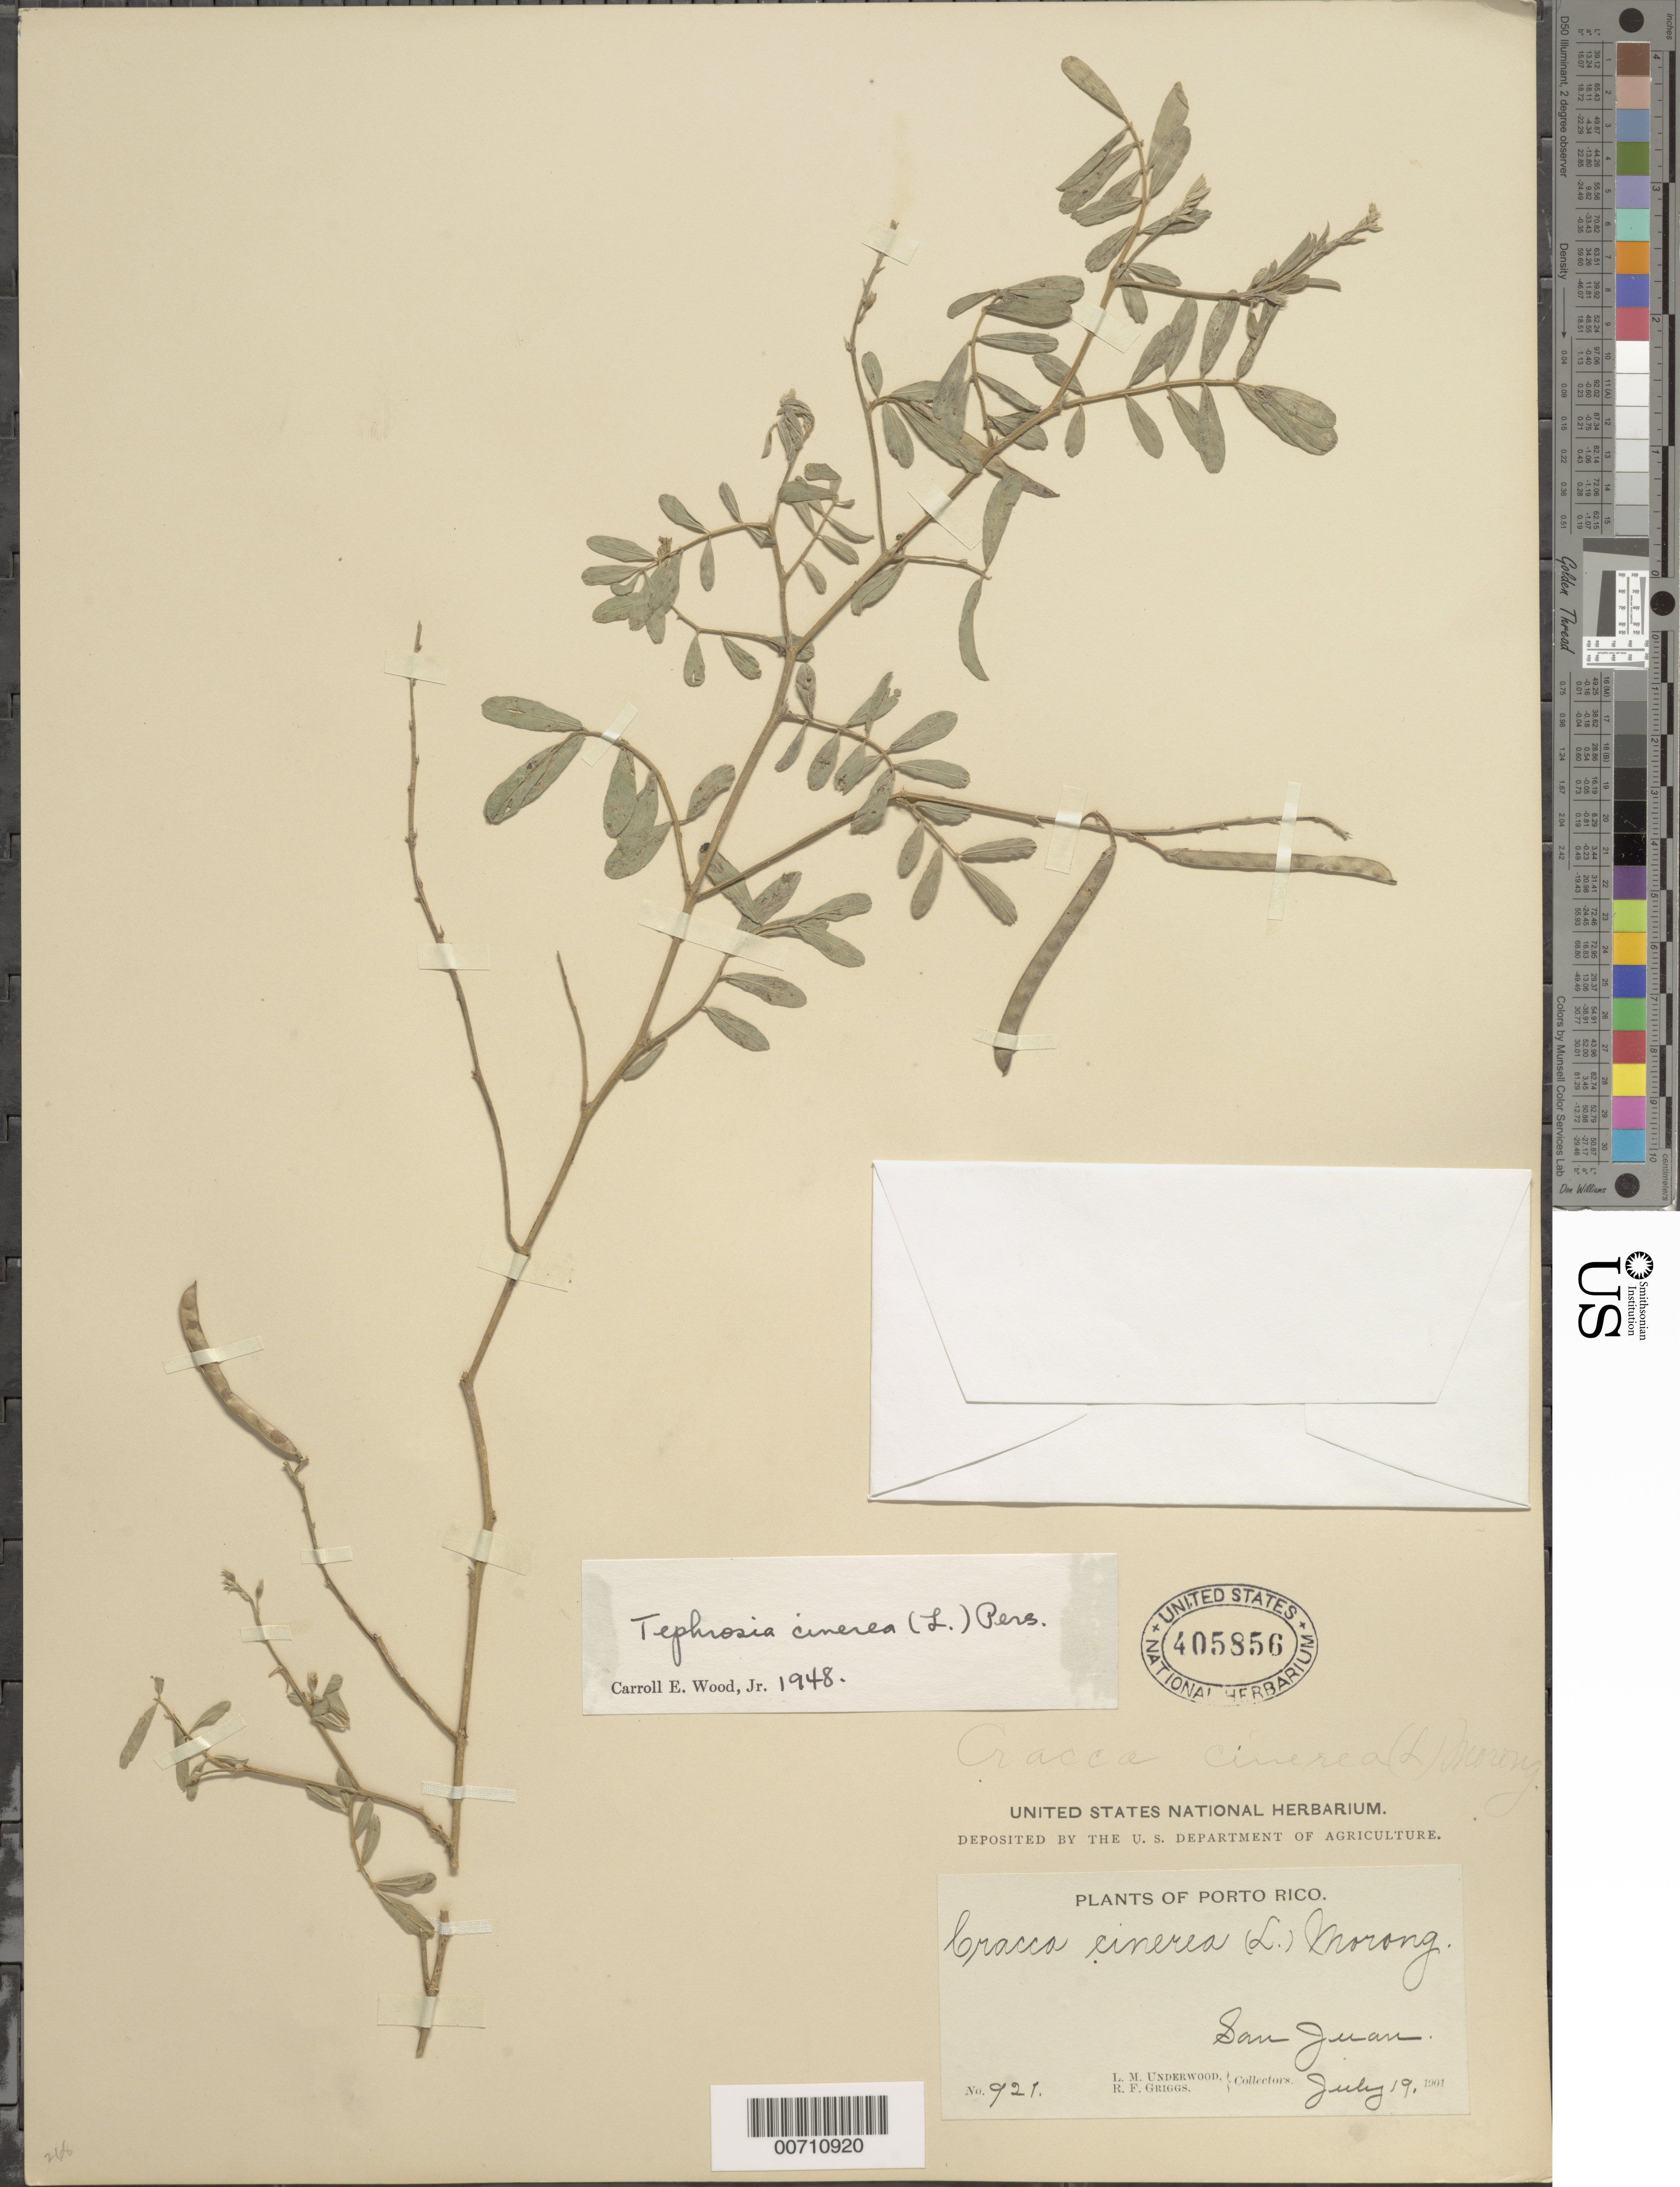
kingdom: Plantae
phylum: Tracheophyta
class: Magnoliopsida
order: Fabales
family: Fabaceae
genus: Tephrosia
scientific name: Tephrosia cinerea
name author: (L.) Pers.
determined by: Wood, C. E., Jr.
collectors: L. M. Underwood & R. F. Griggs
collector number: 921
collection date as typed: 19 Jul 1901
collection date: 1901-07-19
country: Puerto Rico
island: Greater Antilles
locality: San Juan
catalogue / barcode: US 405856